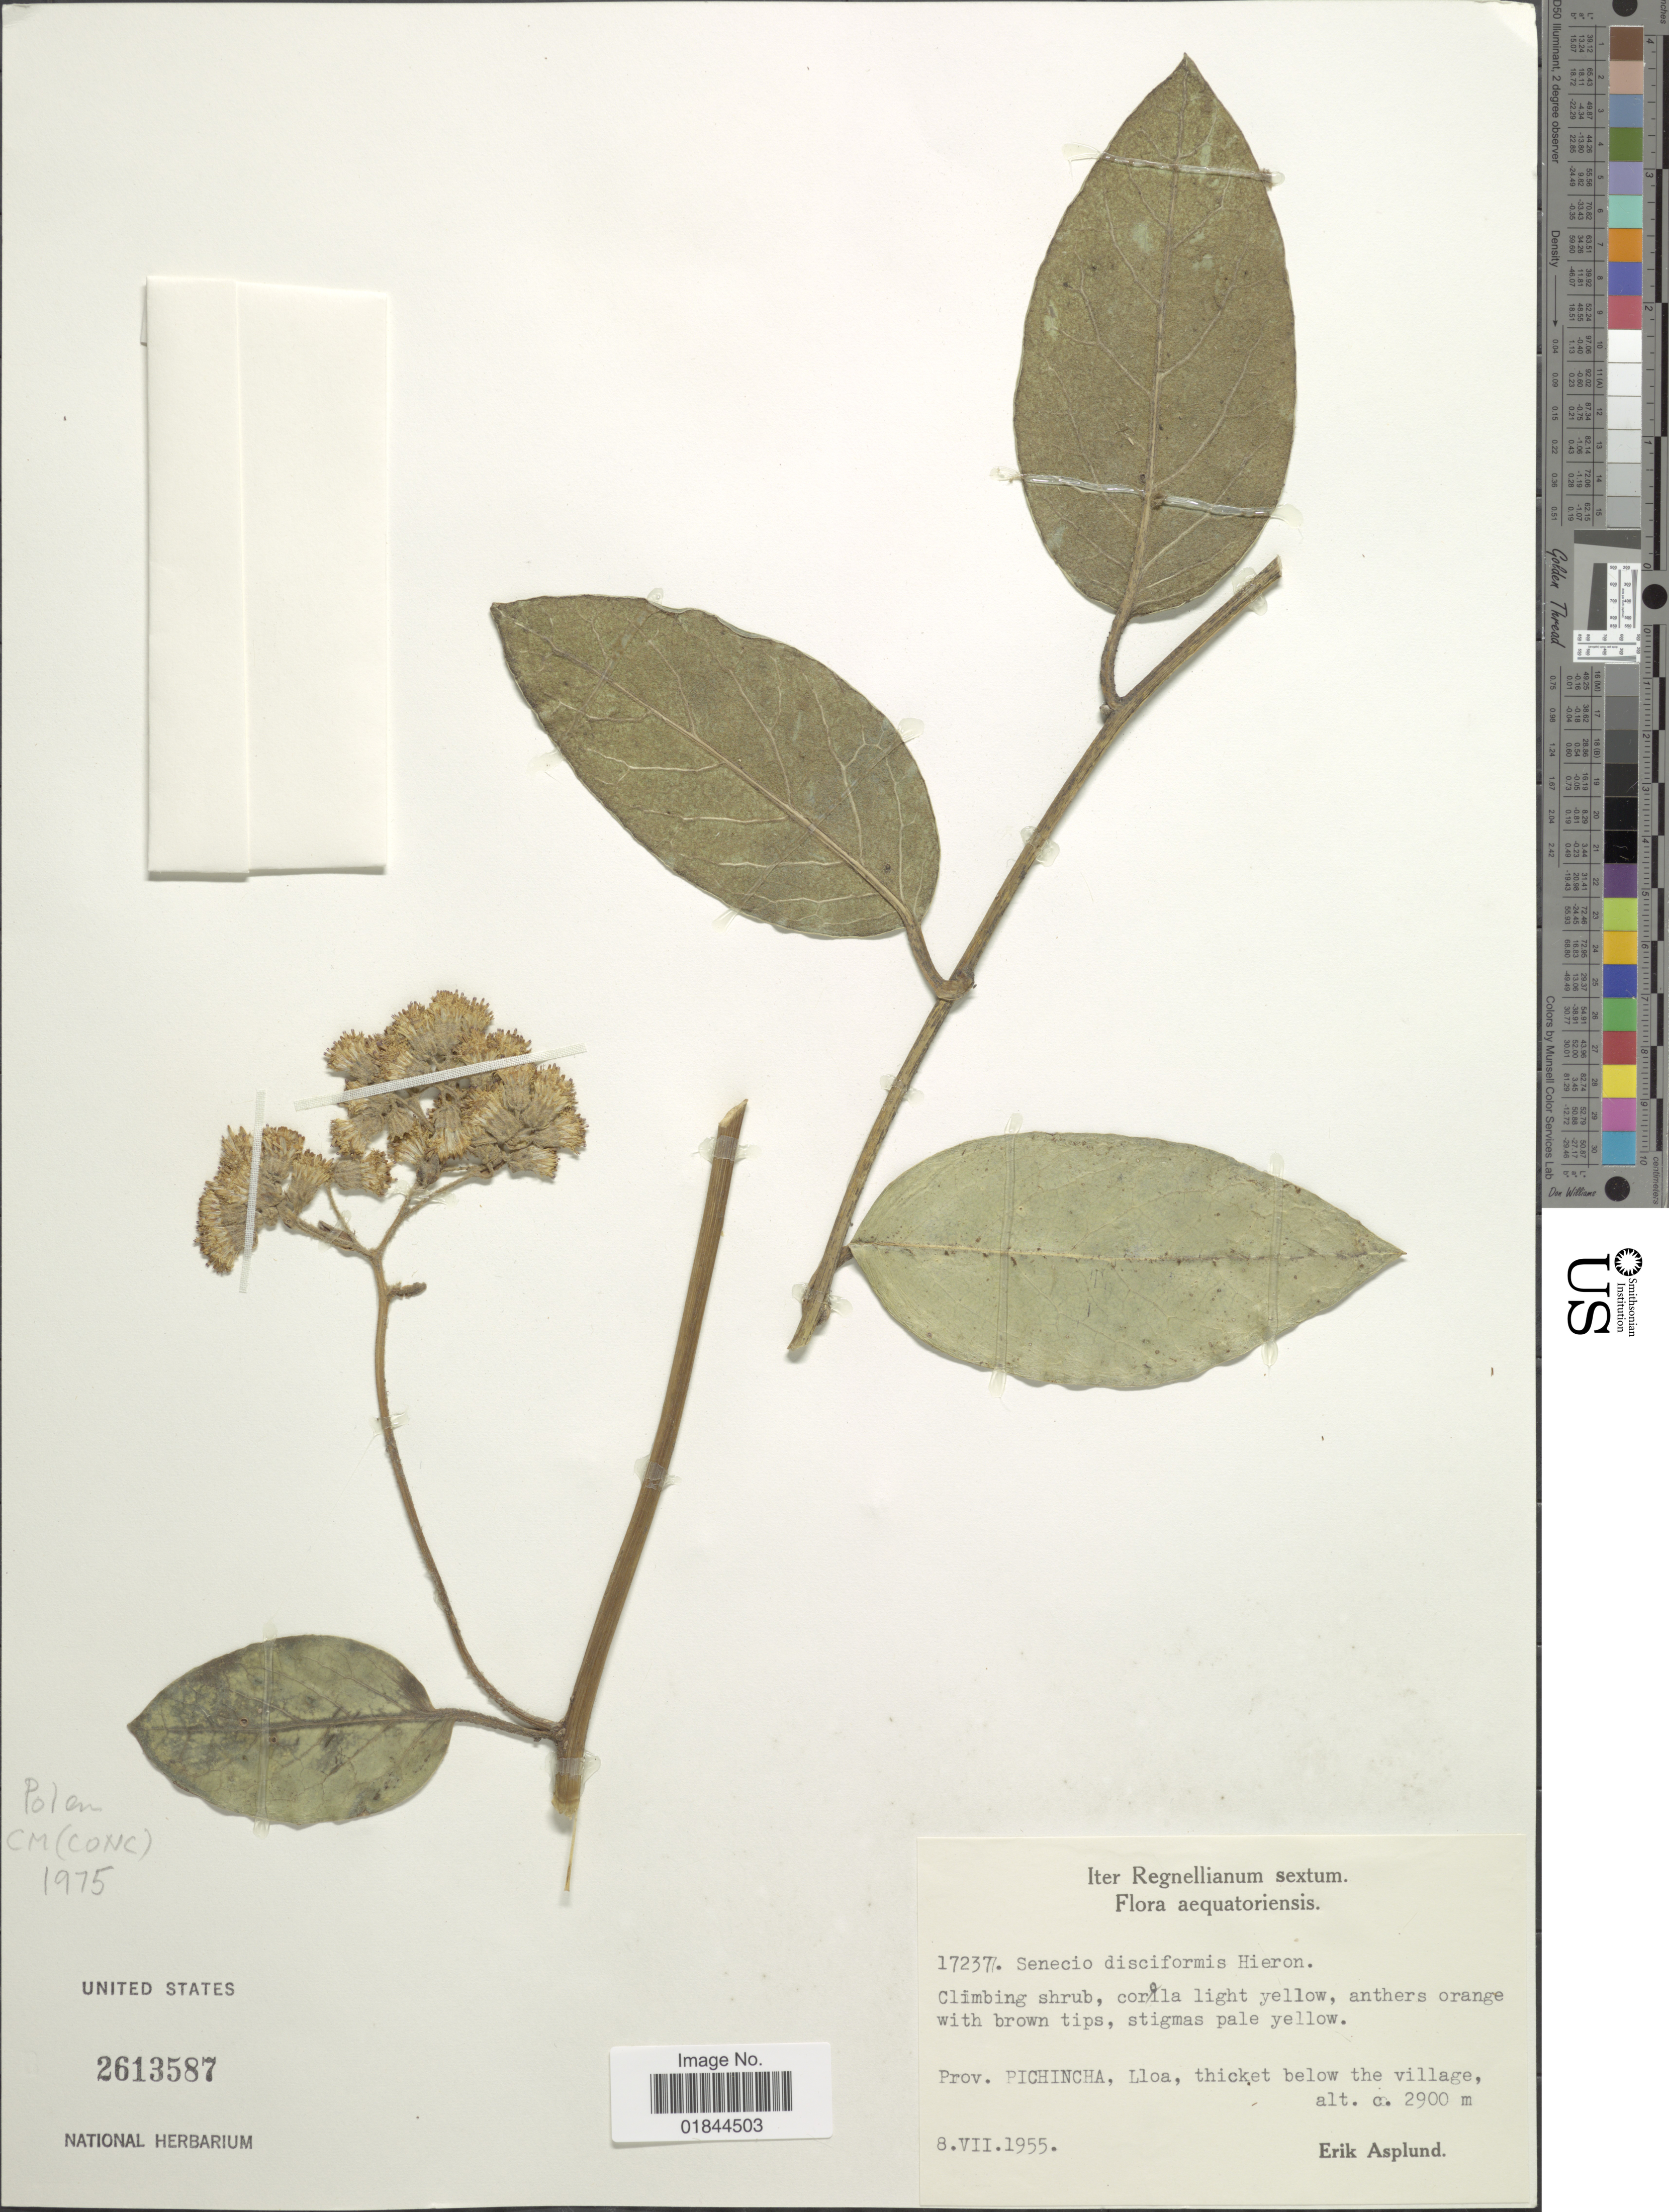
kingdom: Plantae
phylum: Tracheophyta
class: Magnoliopsida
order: Asterales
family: Asteraceae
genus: Pentacalia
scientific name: Pentacalia disciformis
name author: (Hieron.) Cuatrec.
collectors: E. Asplund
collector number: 17237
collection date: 1955-07-08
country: Ecuador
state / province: Pichincha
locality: Lloa, thicket below the village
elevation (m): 2900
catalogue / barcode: US 2613587